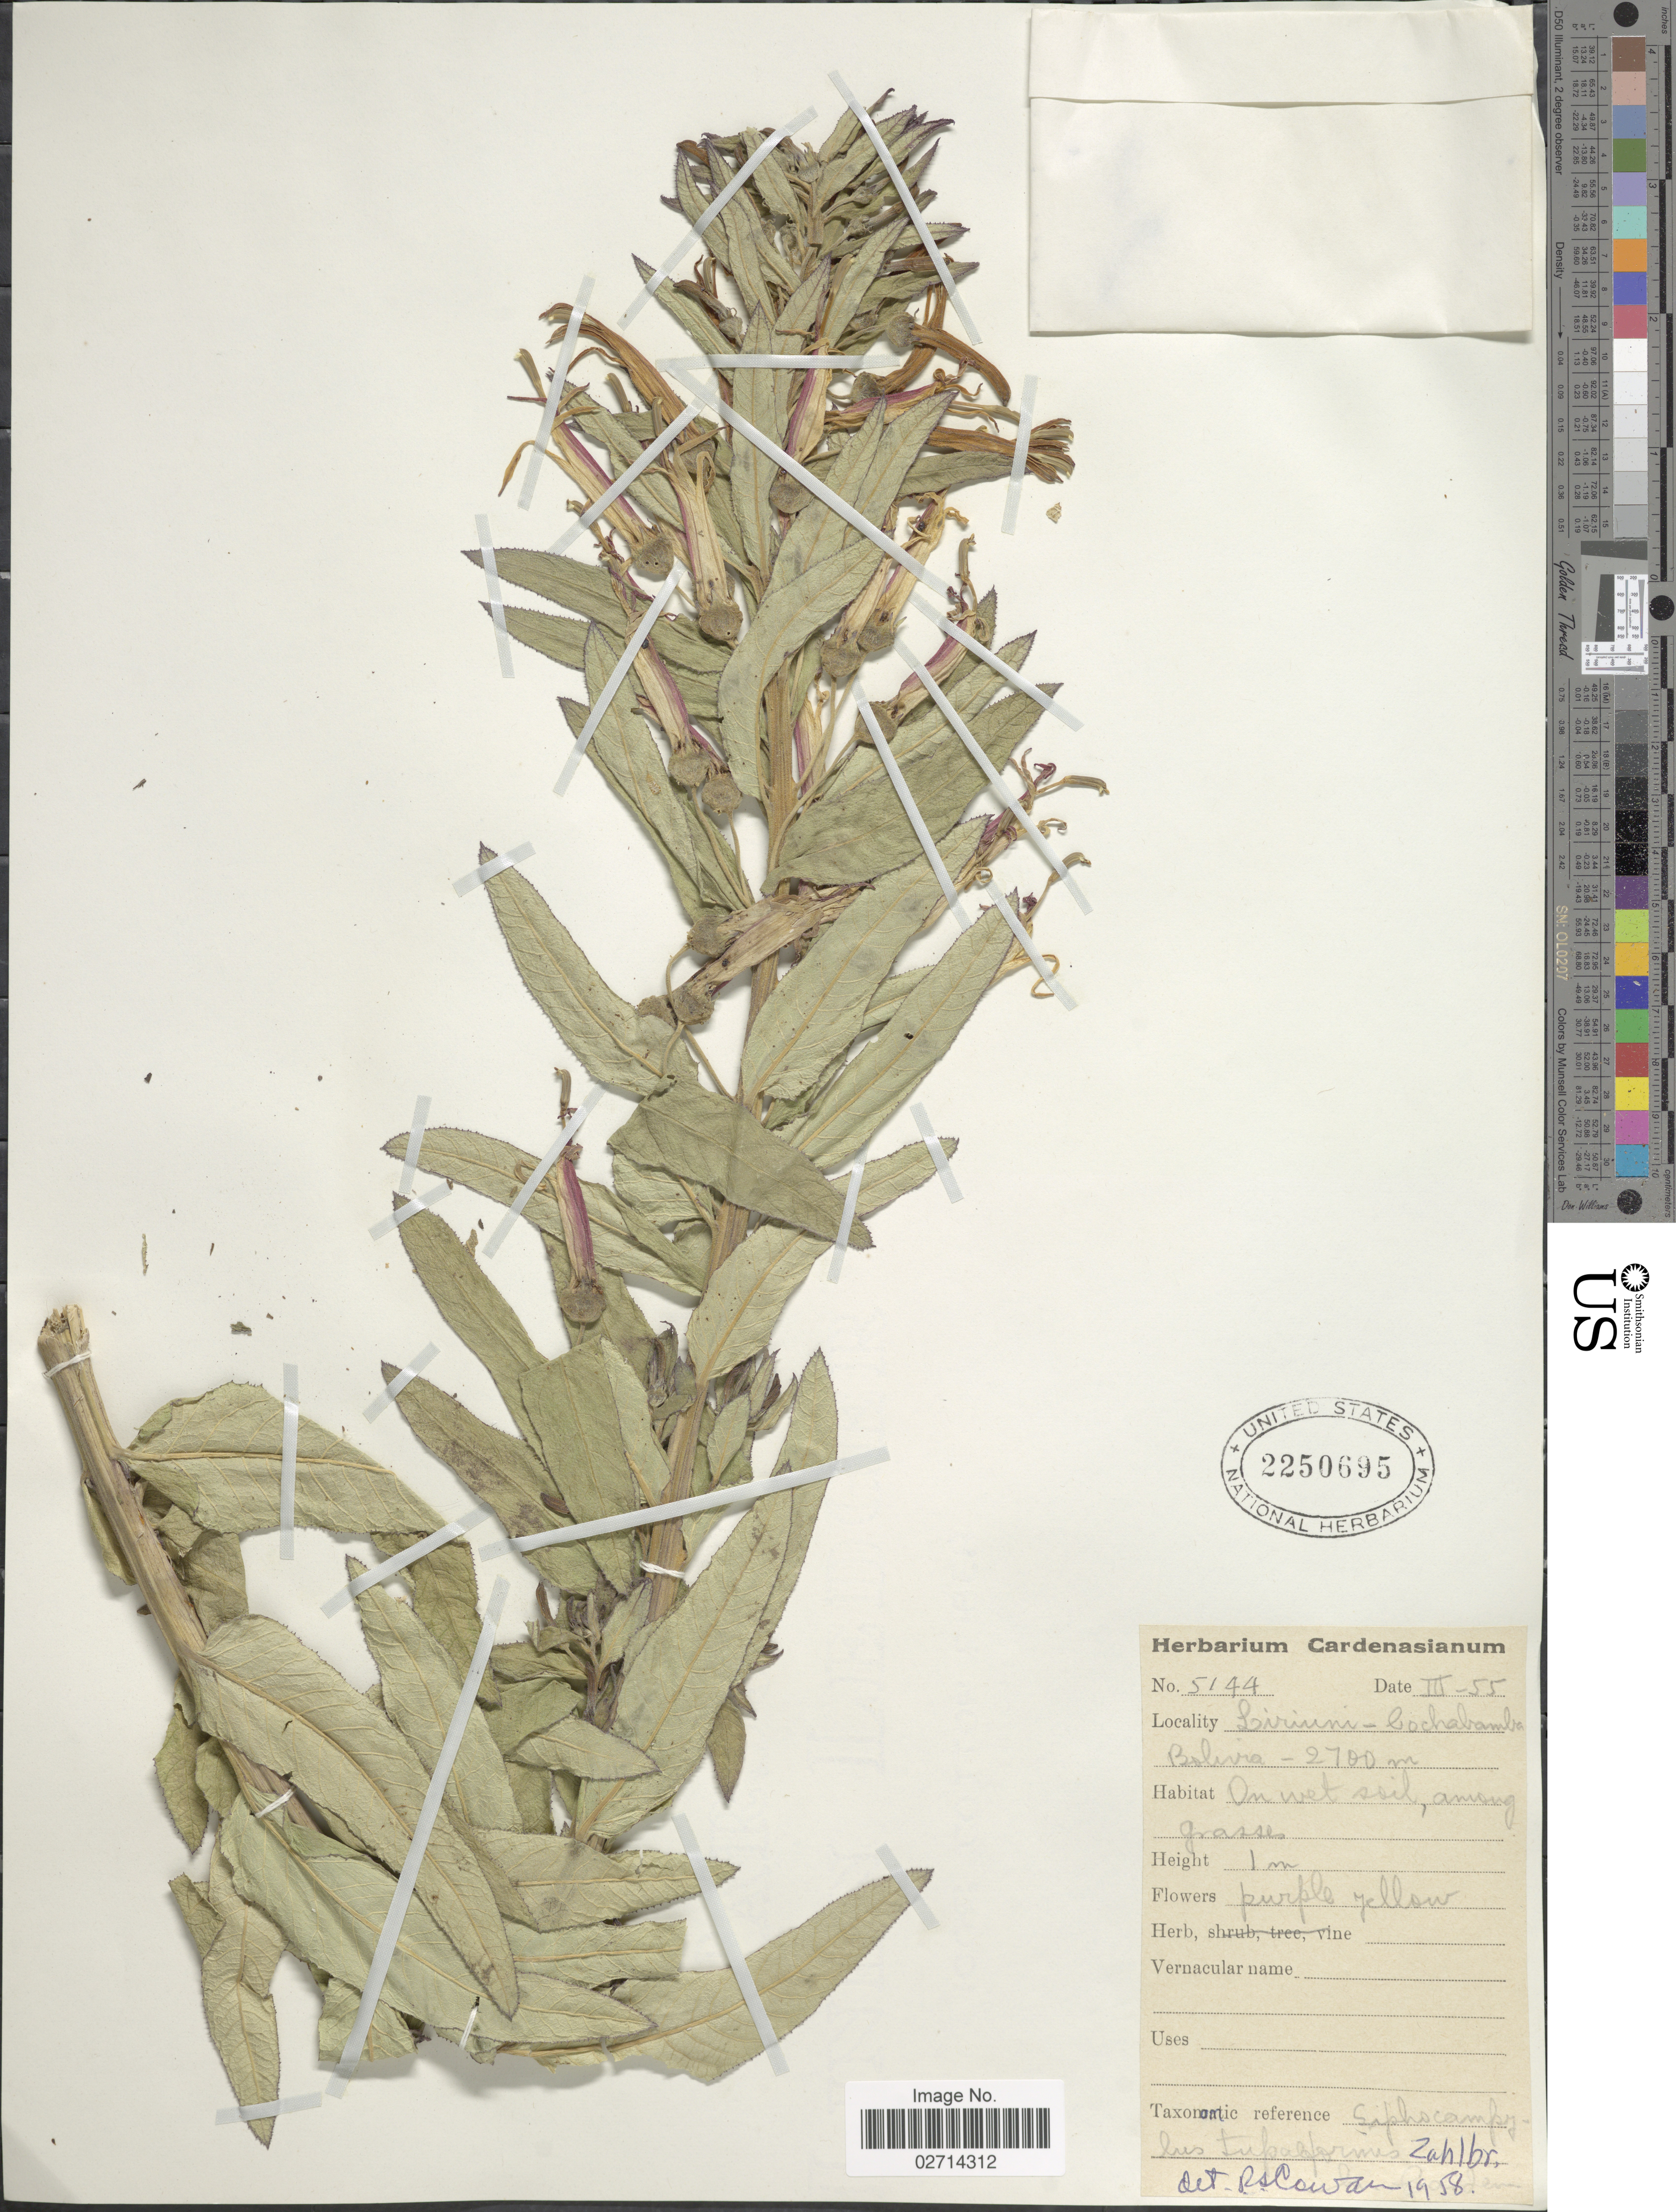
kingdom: Plantae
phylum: Tracheophyta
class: Magnoliopsida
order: Asterales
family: Campanulaceae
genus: Siphocampylus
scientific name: Siphocampylus tupaeformis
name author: Zahlbr.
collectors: ex herb. Cardenasianum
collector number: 5144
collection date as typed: Transcribed d/m/y: /3/55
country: Bolivia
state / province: Cochabamba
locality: Liriuni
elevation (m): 2700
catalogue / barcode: US 2250695